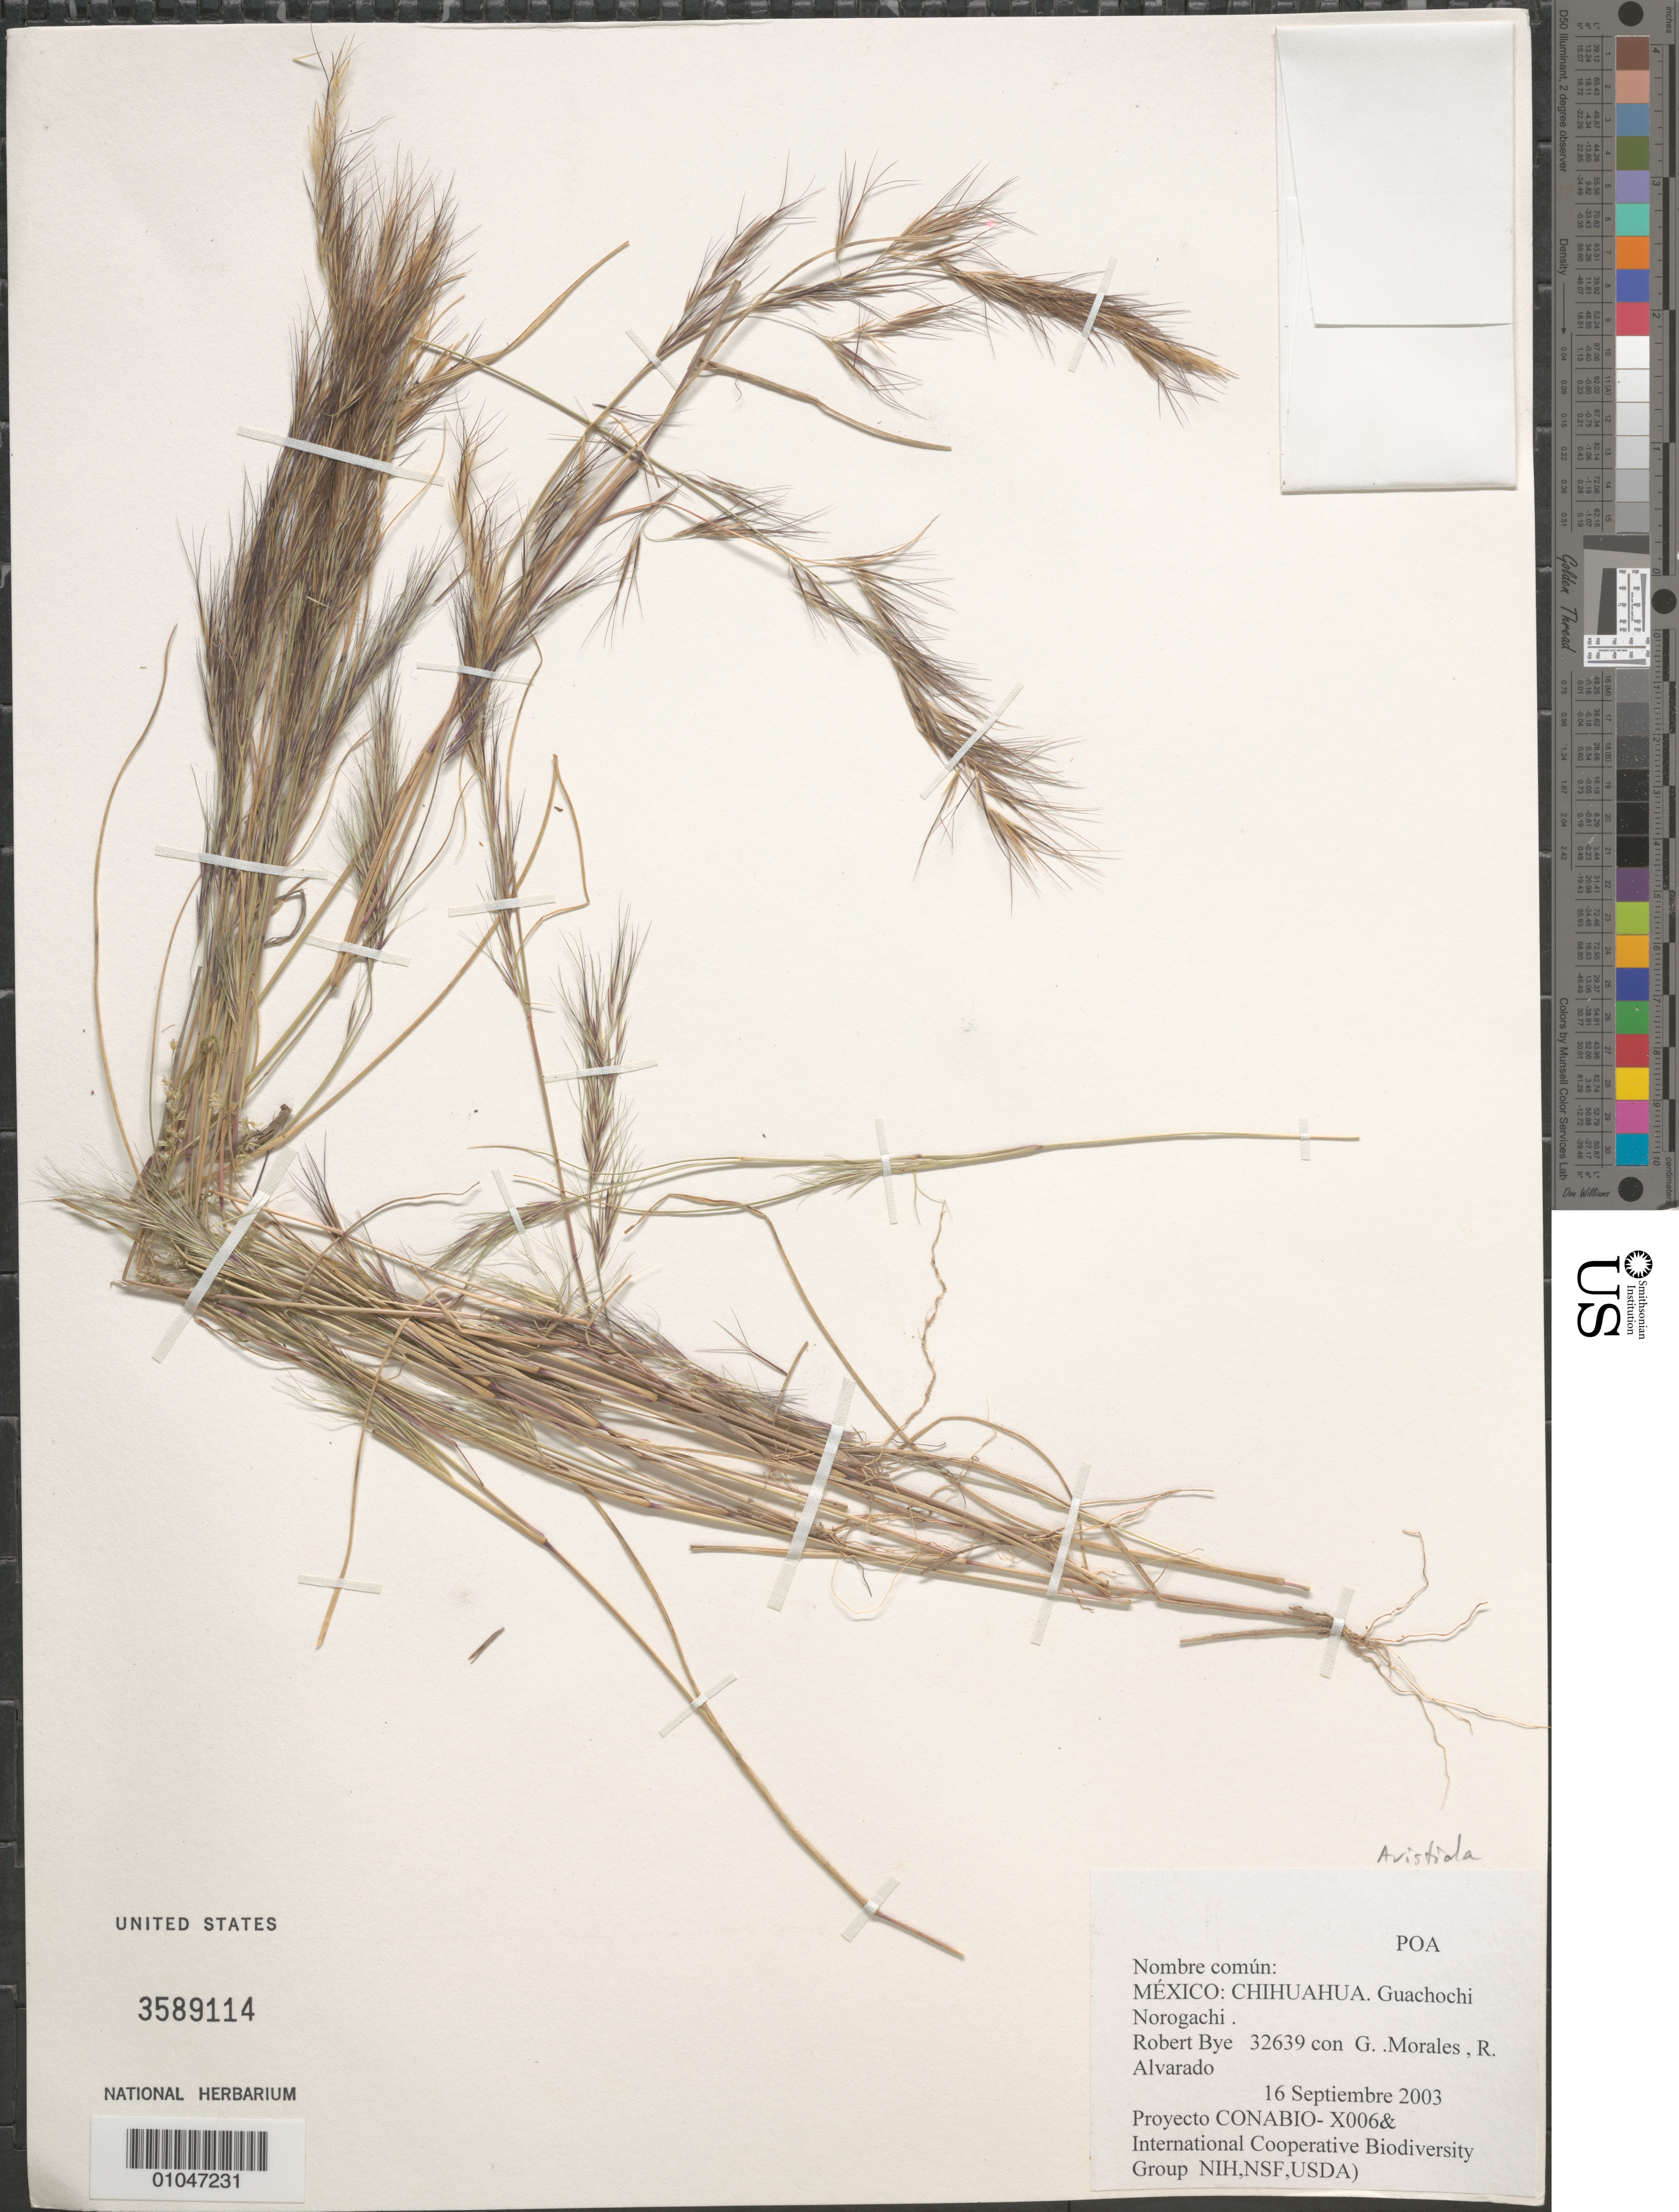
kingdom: Plantae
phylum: Tracheophyta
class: Liliopsida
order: Poales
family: Poaceae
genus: Aristida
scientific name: Aristida sp.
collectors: R. A. Bye, G. Morales & R. Alvarado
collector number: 32639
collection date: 2003-09-16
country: Mexico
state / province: Chihuahua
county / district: Guachochi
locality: Norogachi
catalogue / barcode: US 3589114